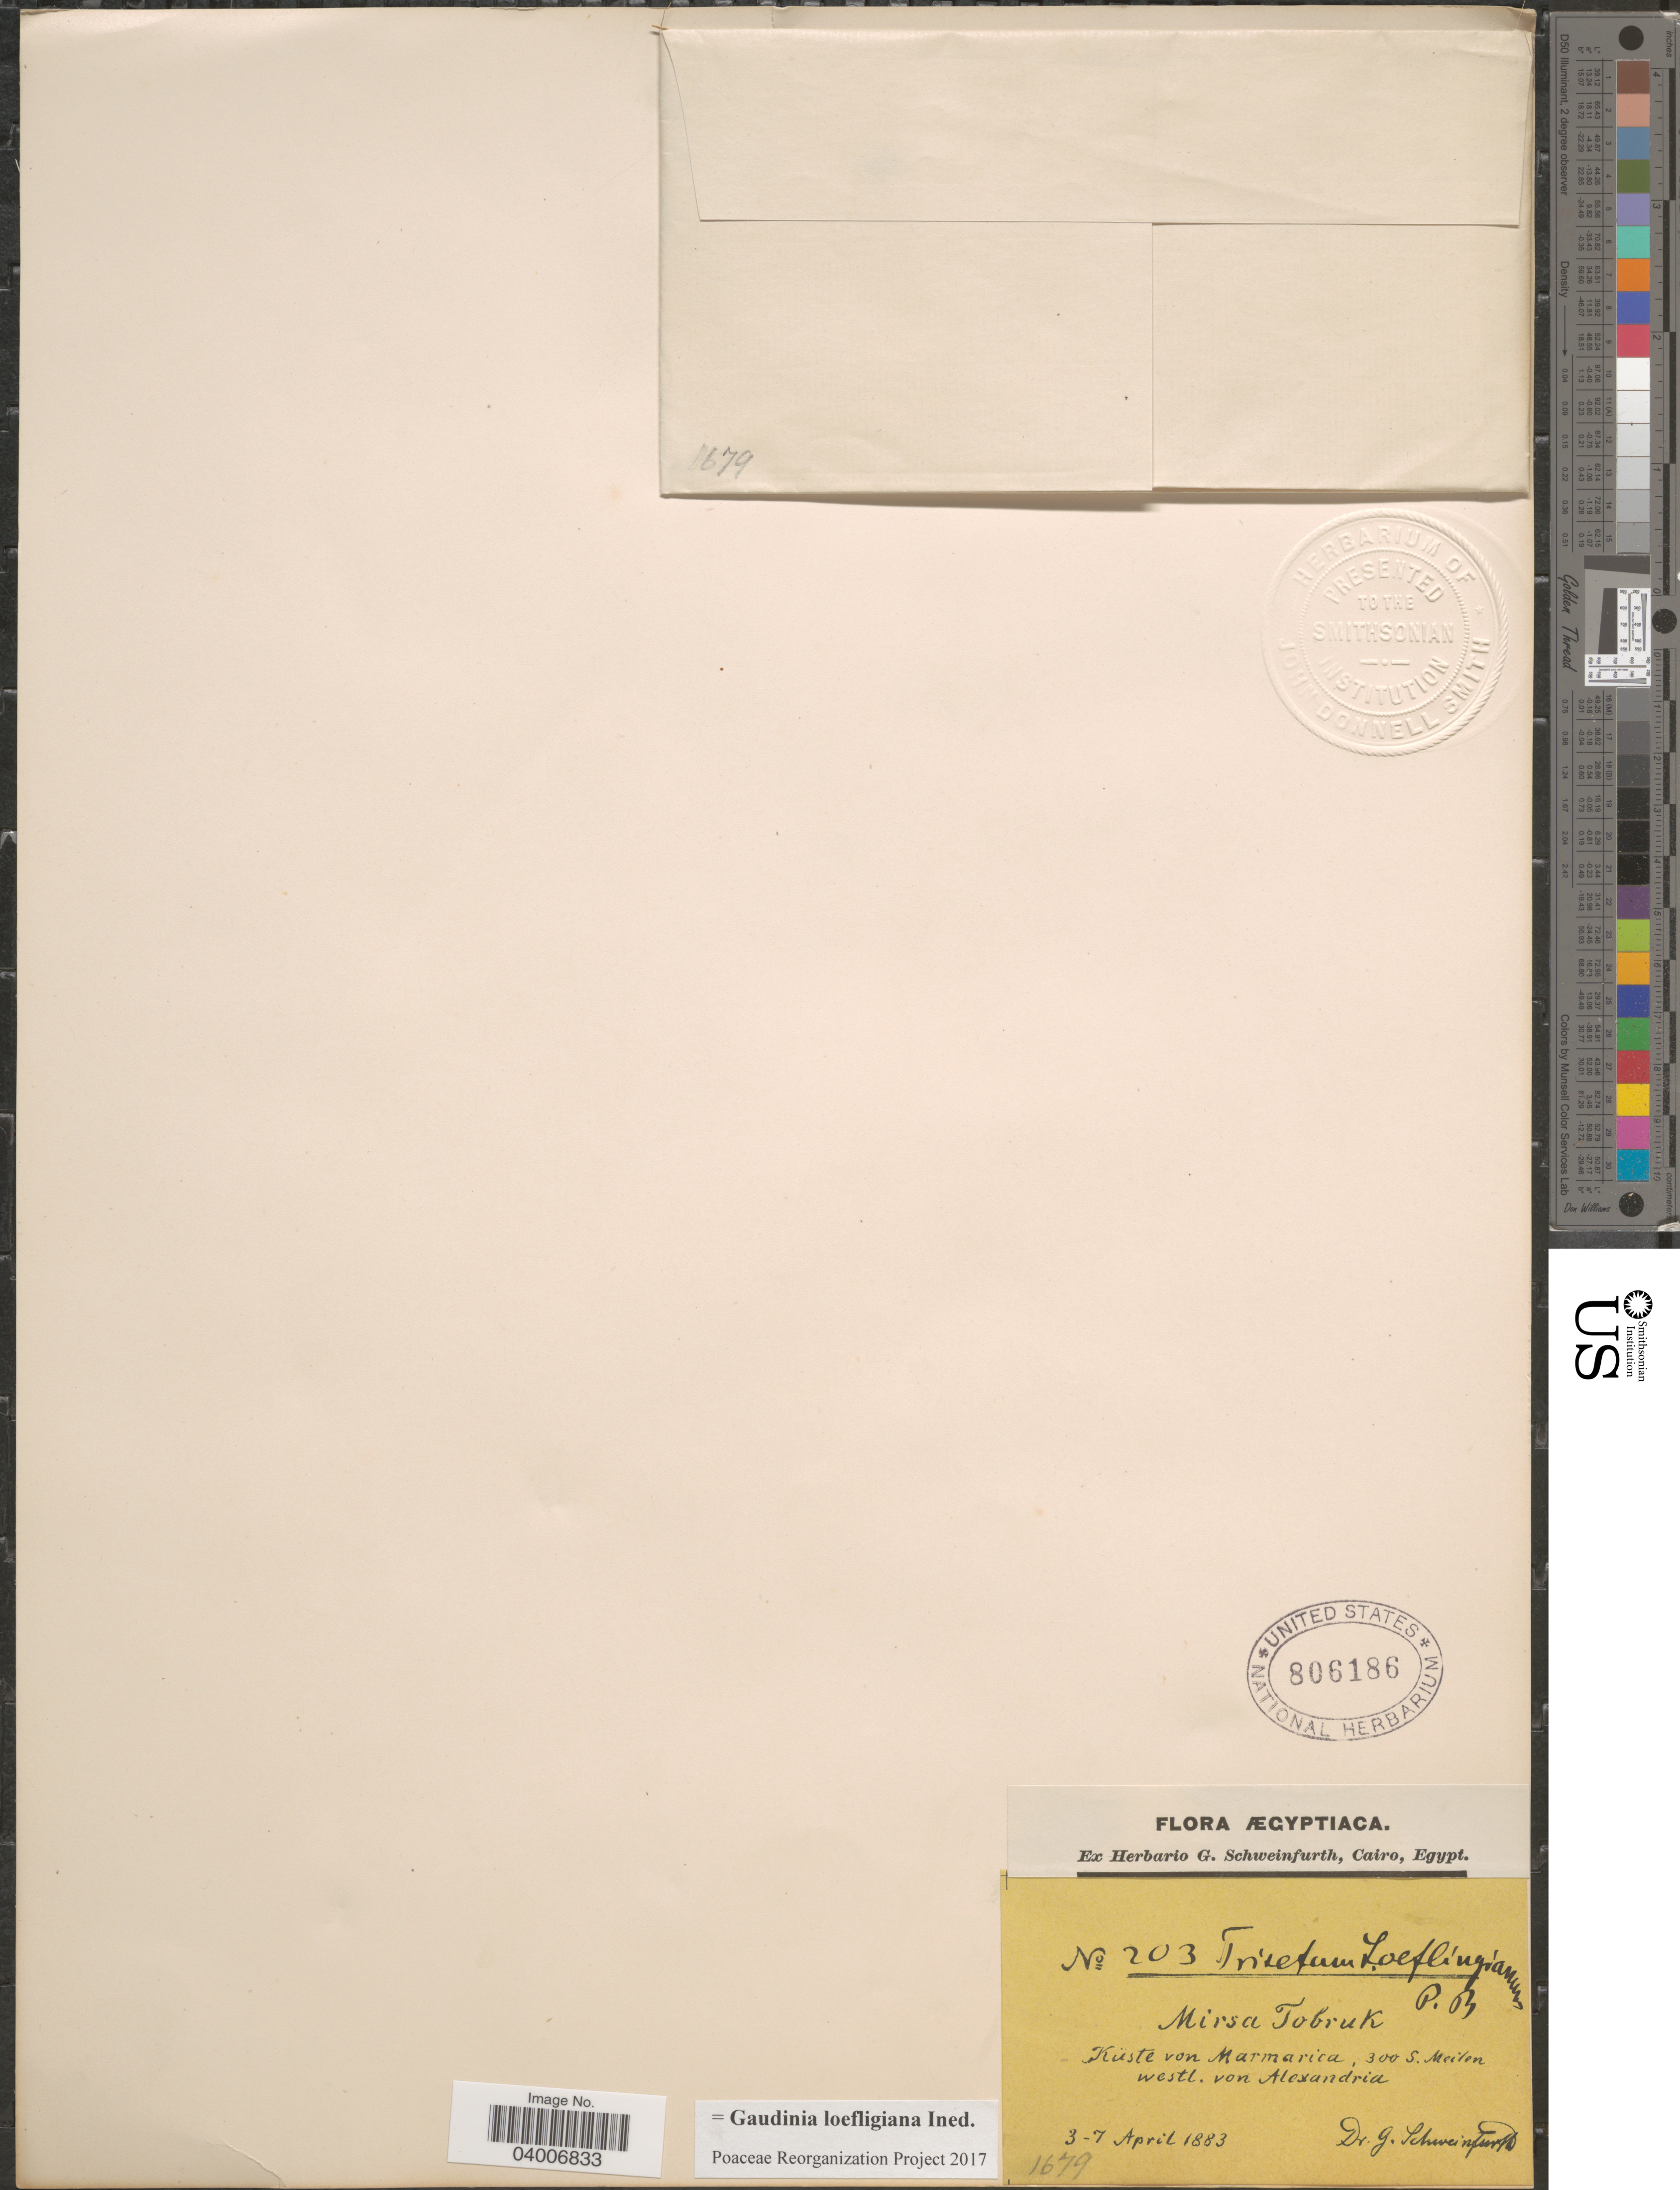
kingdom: Plantae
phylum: Tracheophyta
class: Liliopsida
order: Poales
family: Poaceae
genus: Gaudinia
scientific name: Gaudinia loefligiana ined.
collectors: G. A. Schweinfurth (herbarium)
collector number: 203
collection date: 1883-04-03/1883-04-07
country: Egypt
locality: Küste von Marmarica, 300 S. Meilen westl. von Alexandria.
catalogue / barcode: US 806186